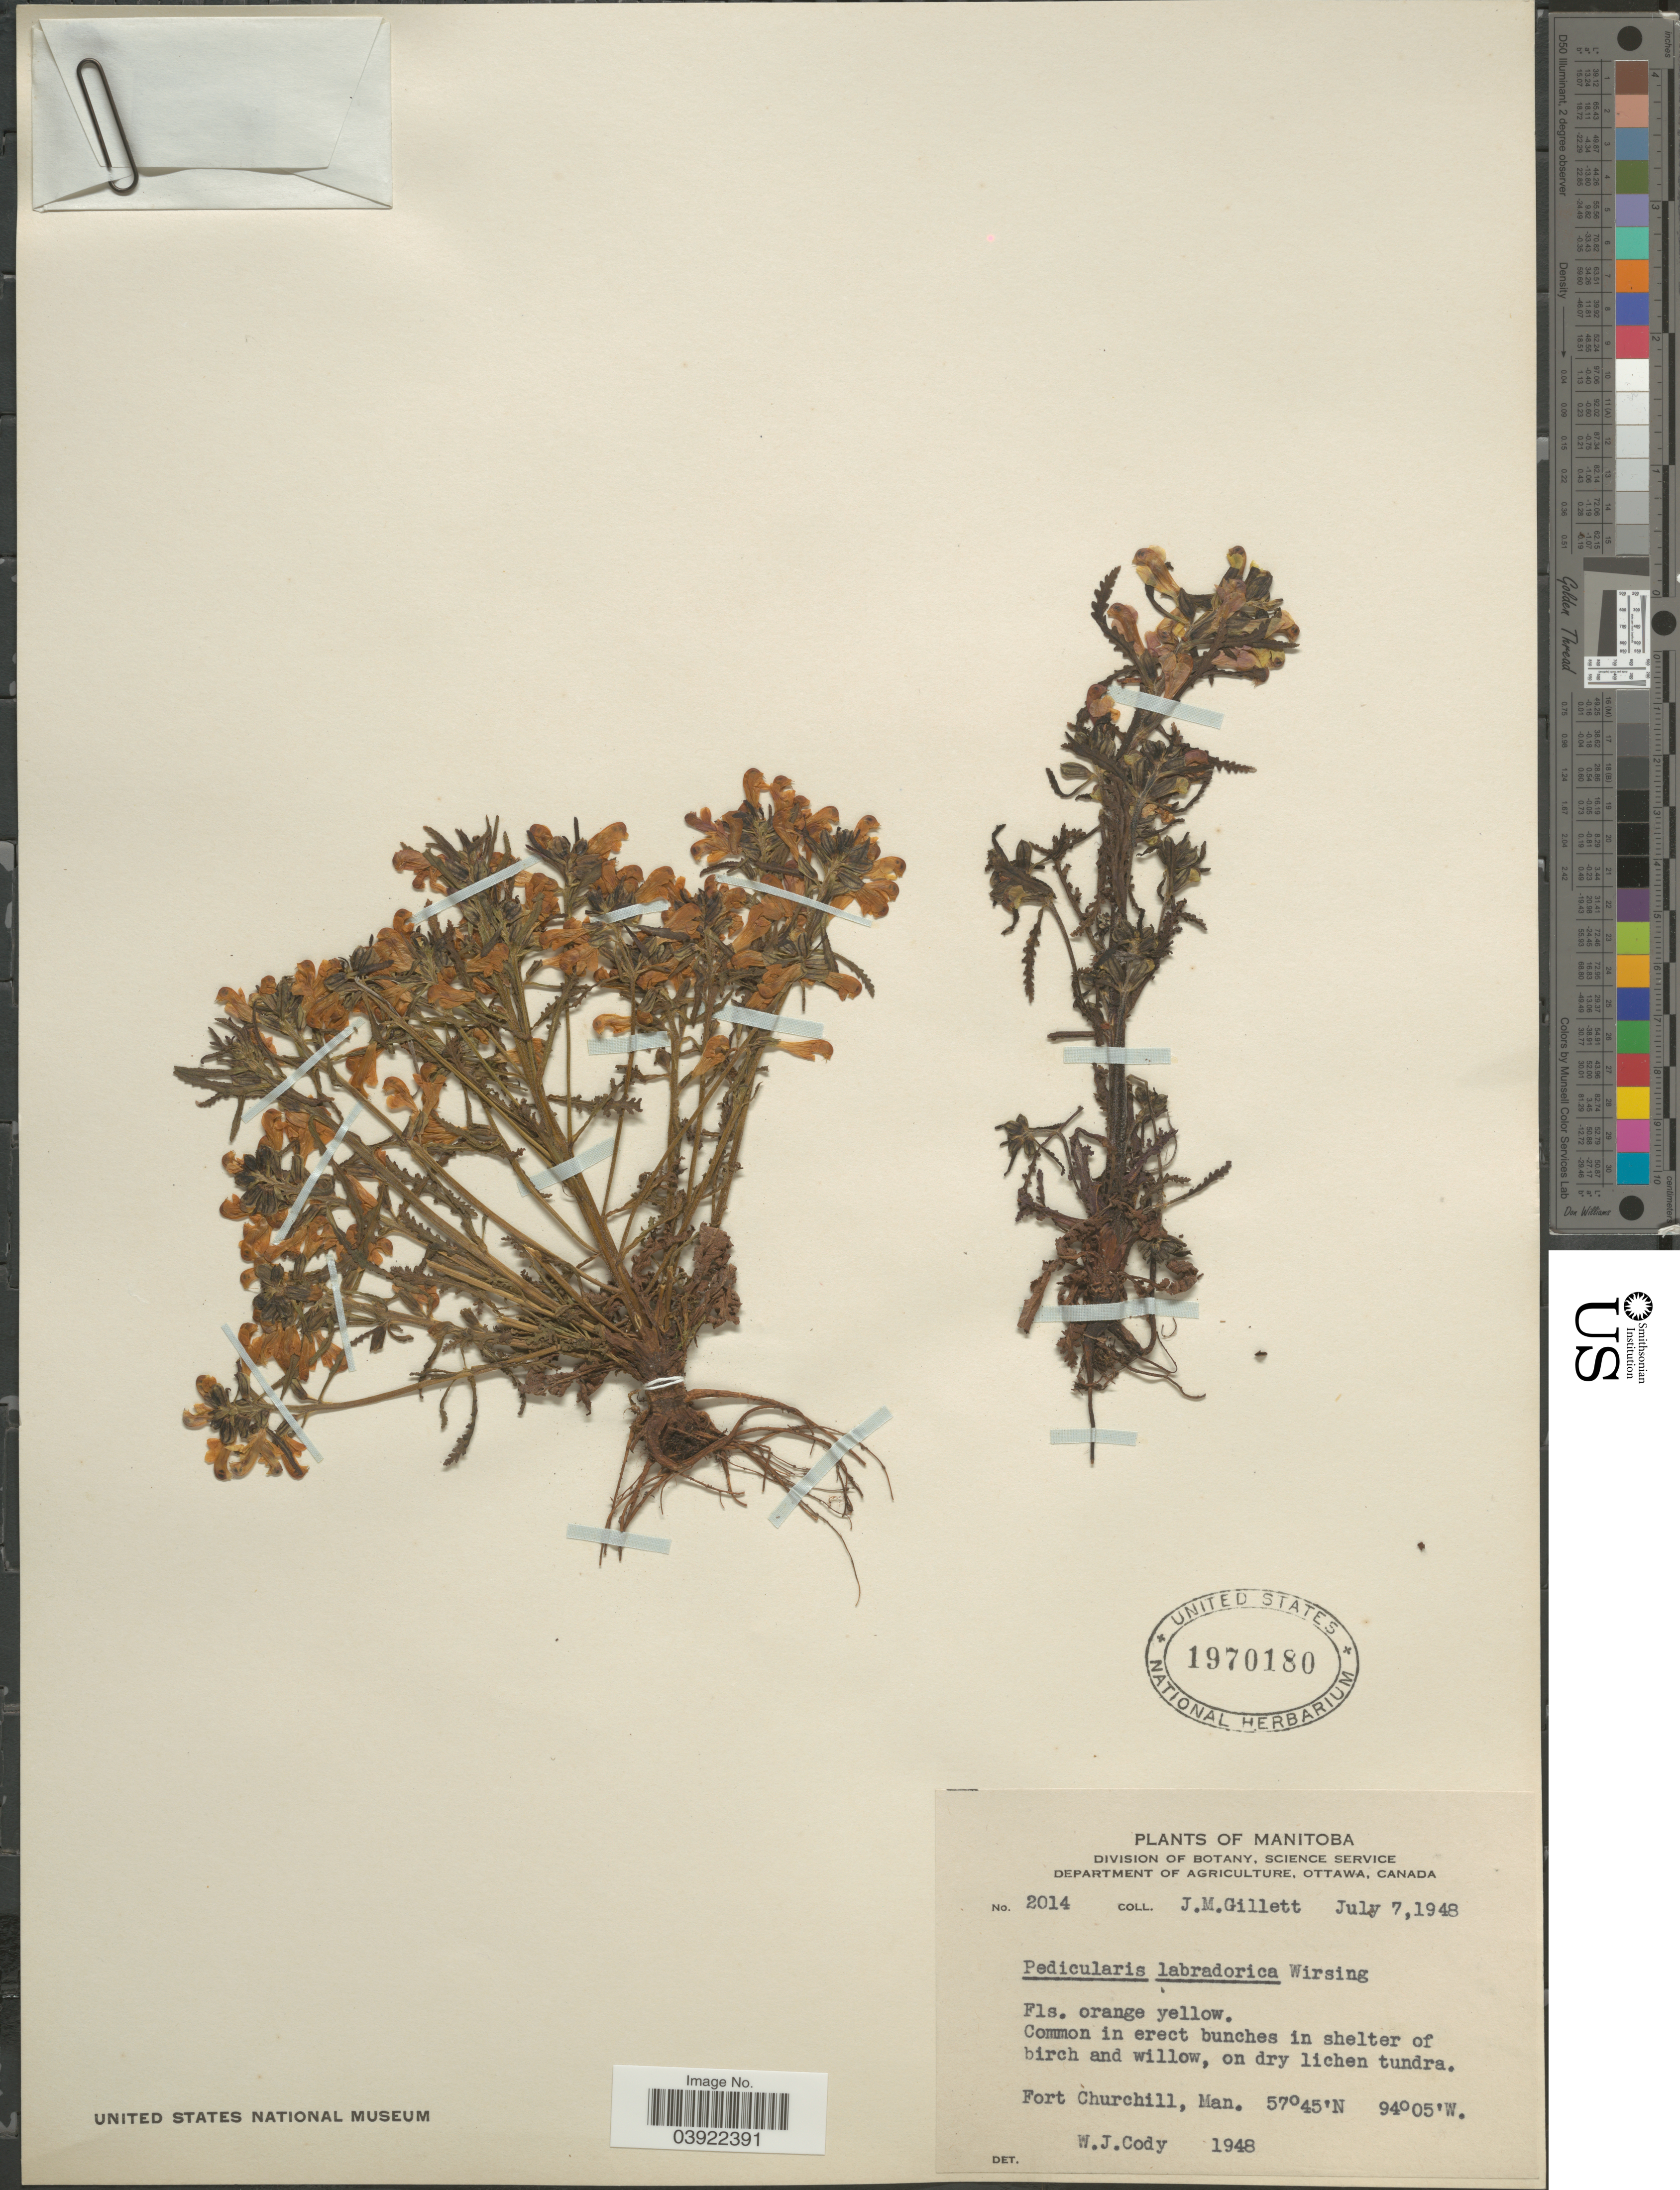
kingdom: Plantae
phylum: Tracheophyta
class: Magnoliopsida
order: Lamiales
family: Orobanchaceae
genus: Pedicularis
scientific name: Pedicularis labradorica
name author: Wirsing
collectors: J. M. Gillett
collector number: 2014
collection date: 1948-07-07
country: Canada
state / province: Manitoba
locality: Fort Churchill.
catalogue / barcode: US 1970180